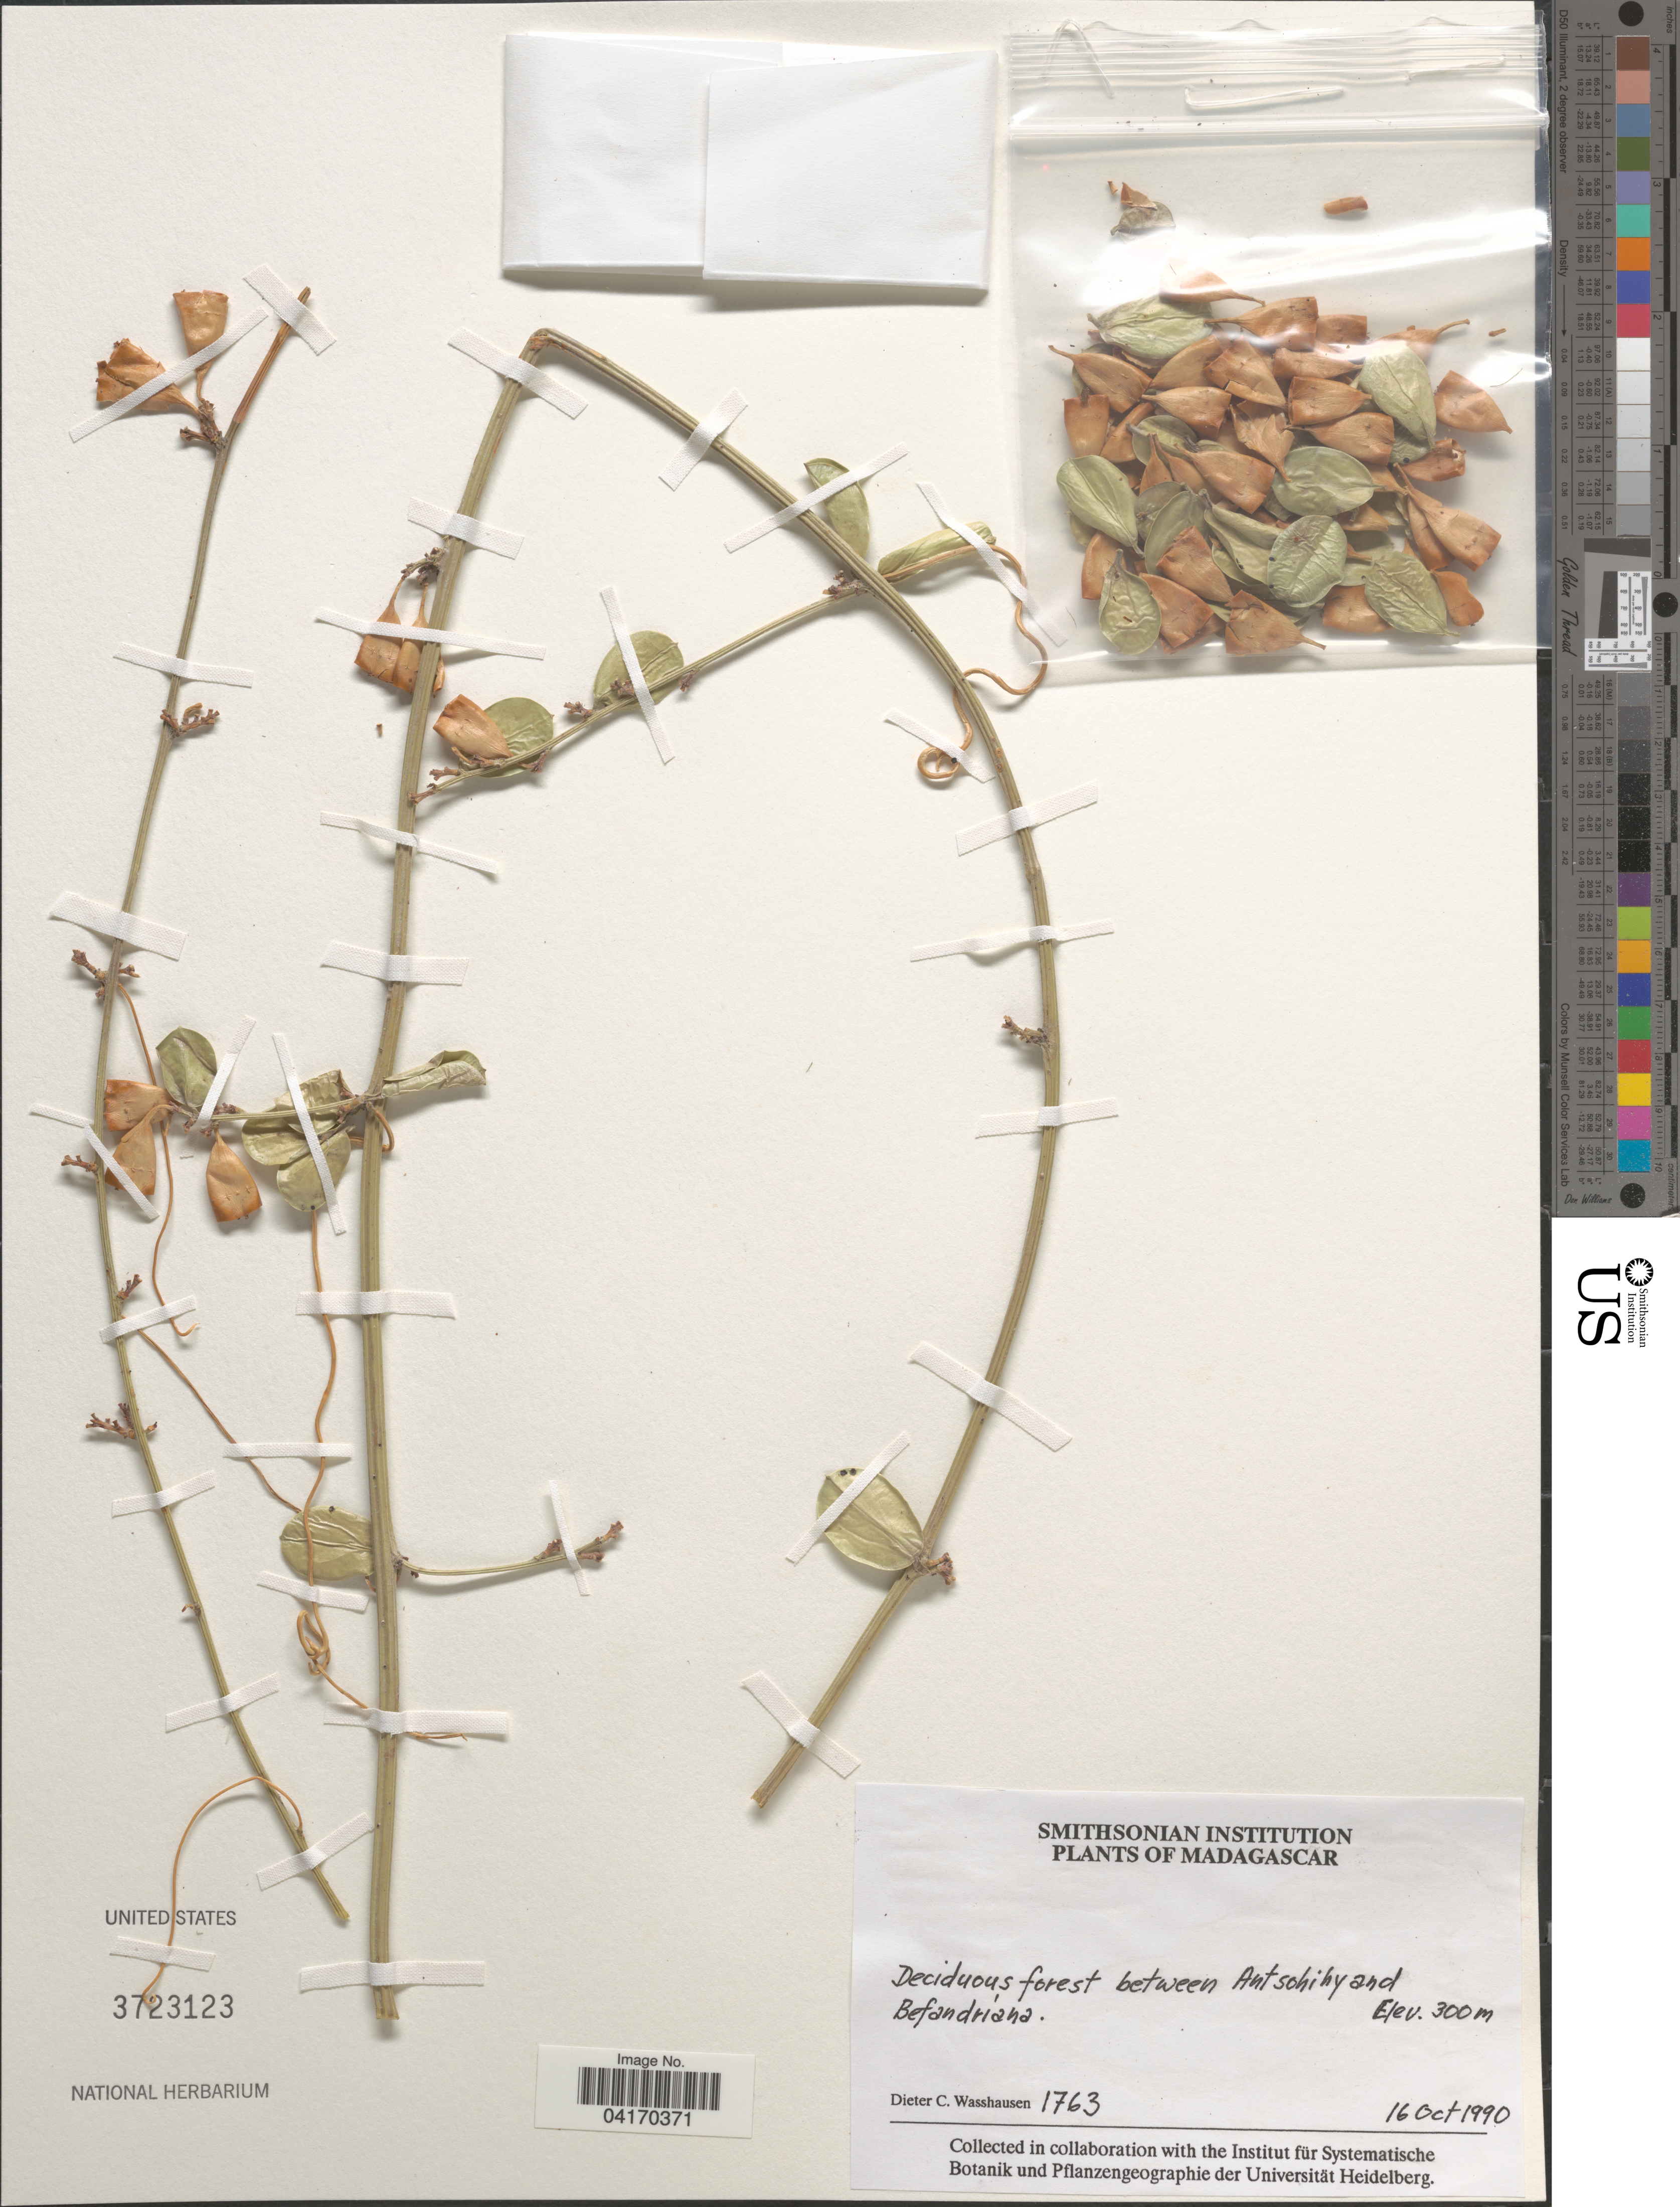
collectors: D. C. Wasshausen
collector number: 1763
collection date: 1990-10-16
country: Madagascar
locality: Deciduous forest between Antsohihy and Befandriana.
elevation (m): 300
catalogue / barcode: US 3723123